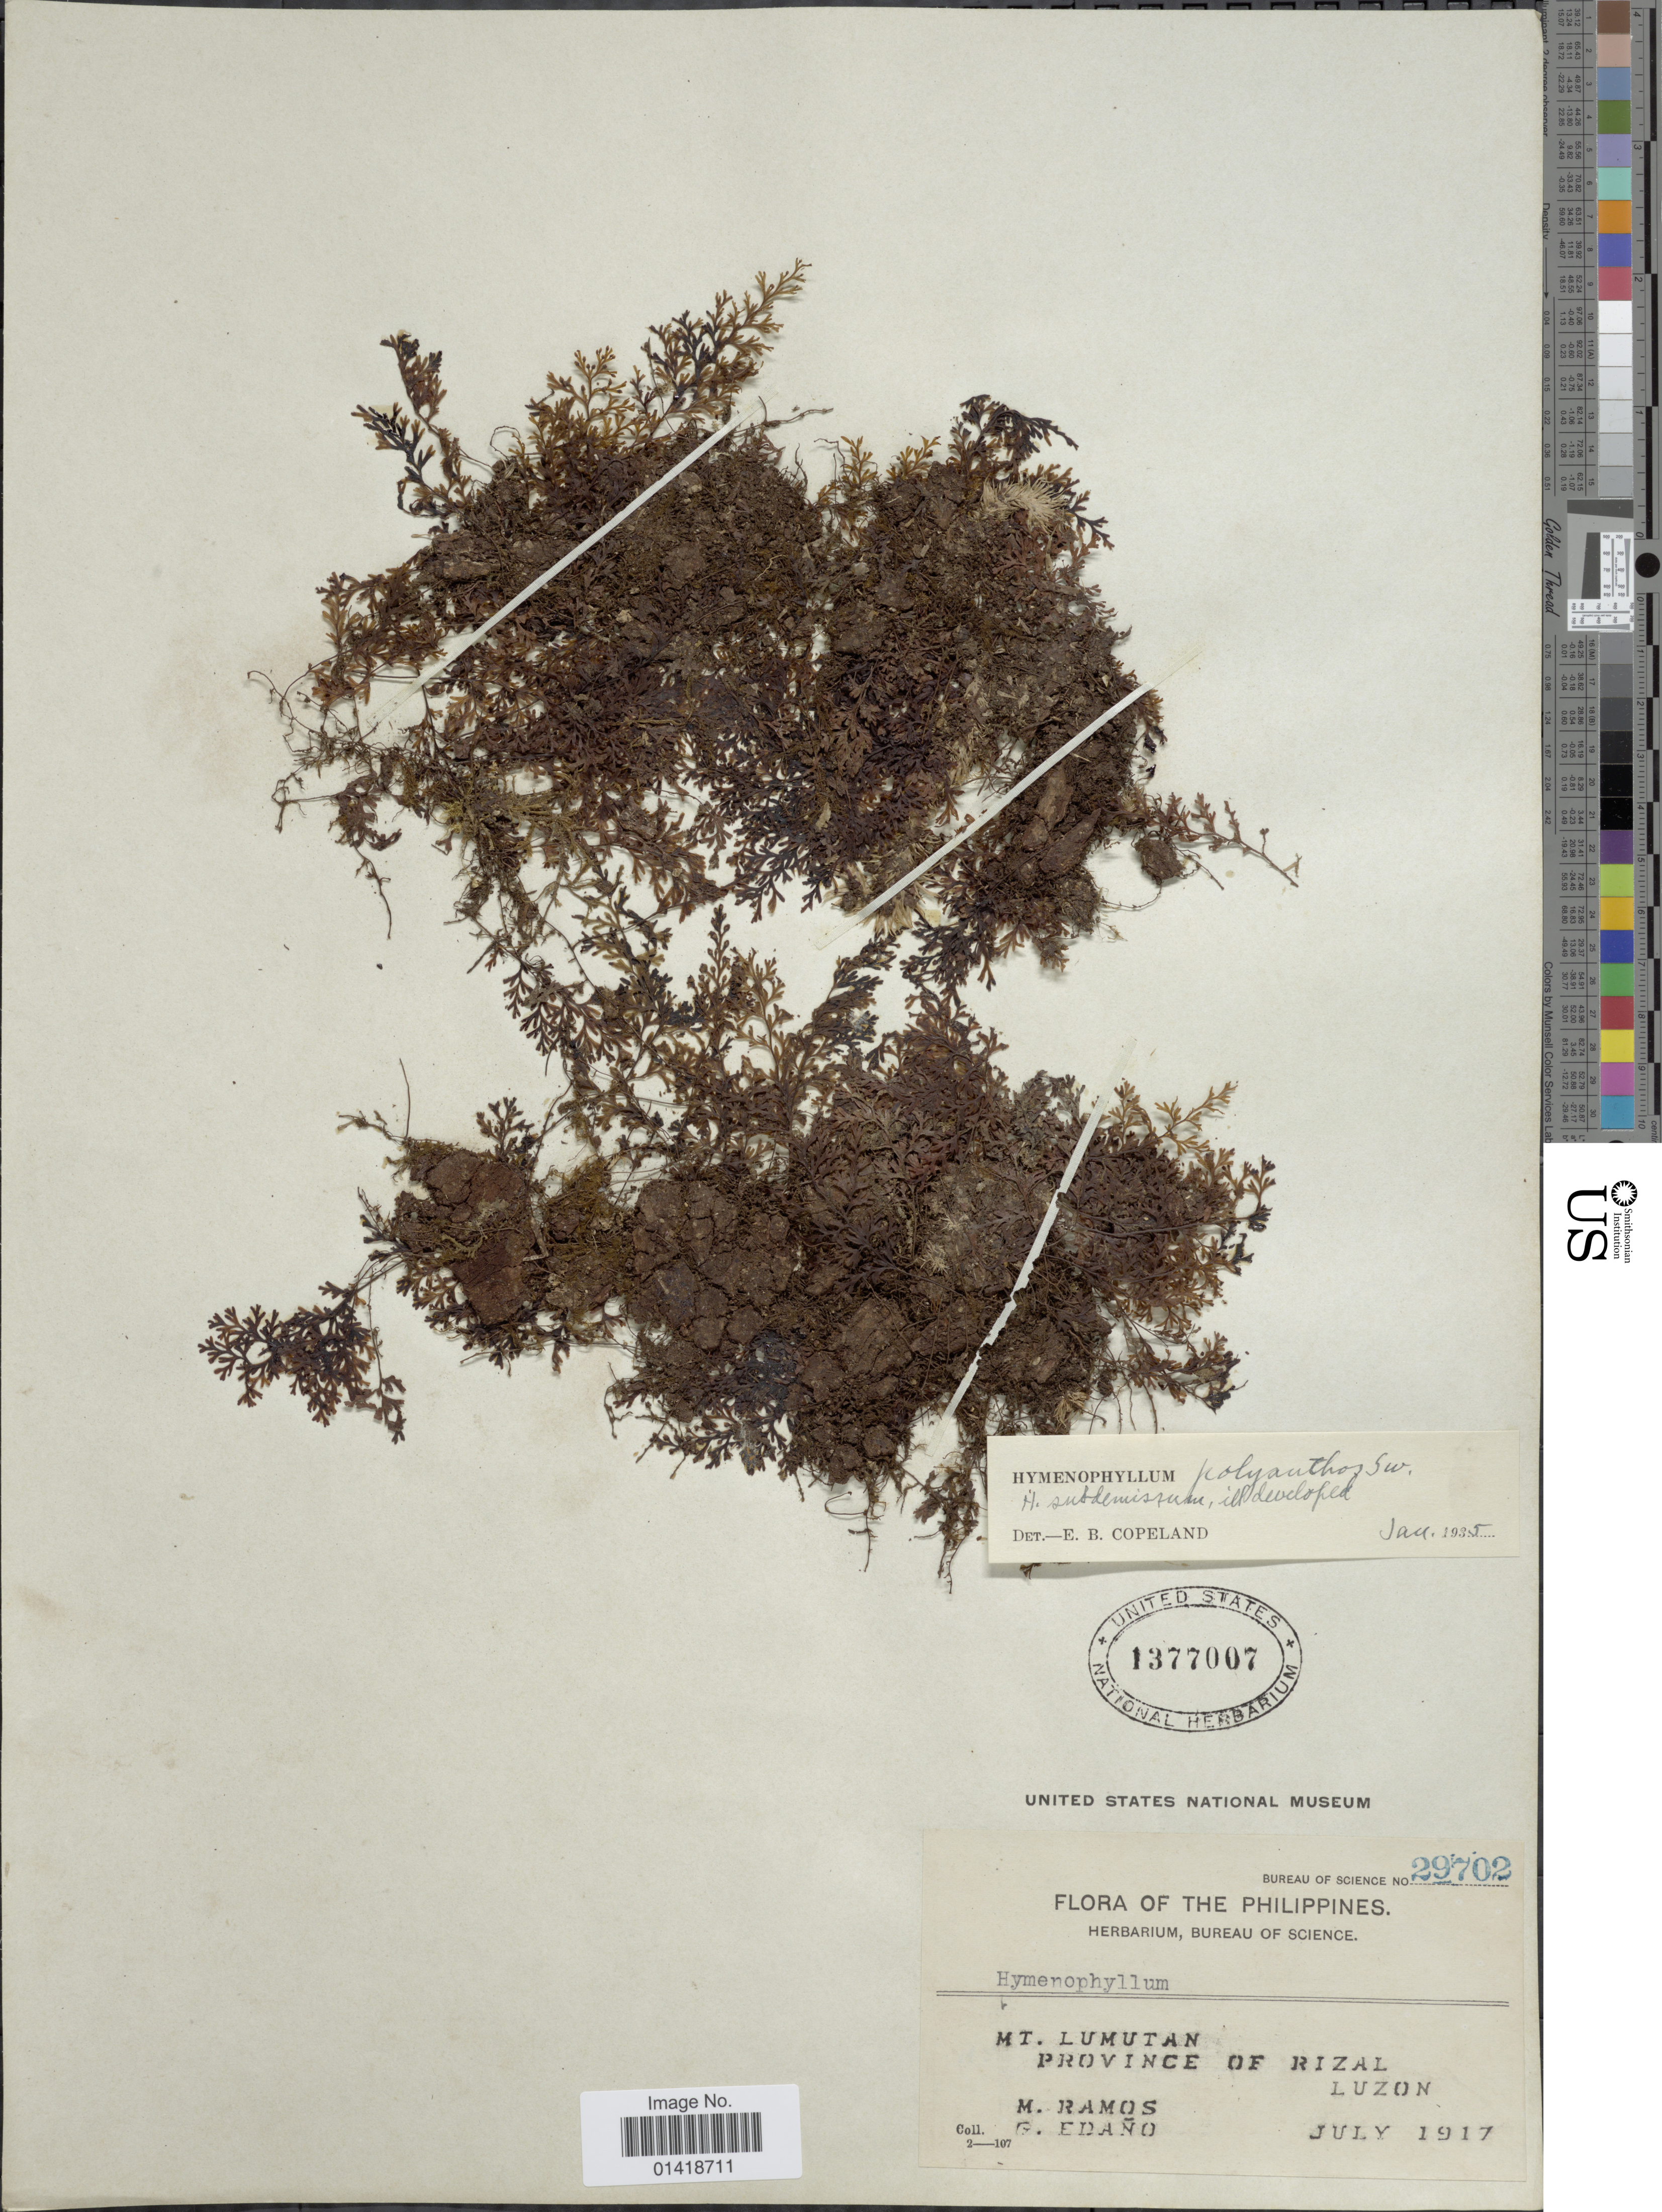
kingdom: Plantae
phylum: Tracheophyta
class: Polypodiopsida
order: Hymenophyllales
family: Hymenophyllaceae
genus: Hymenophyllum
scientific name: Hymenophyllum polyanthos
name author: (Sw.) Sw.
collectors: M. Ramos & G. Edaño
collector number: Bureau of Science 29702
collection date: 1917-07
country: Philippines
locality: The Philippines. Mt. Lumutan. Province of Rizal. Luzon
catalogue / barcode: US 1377007